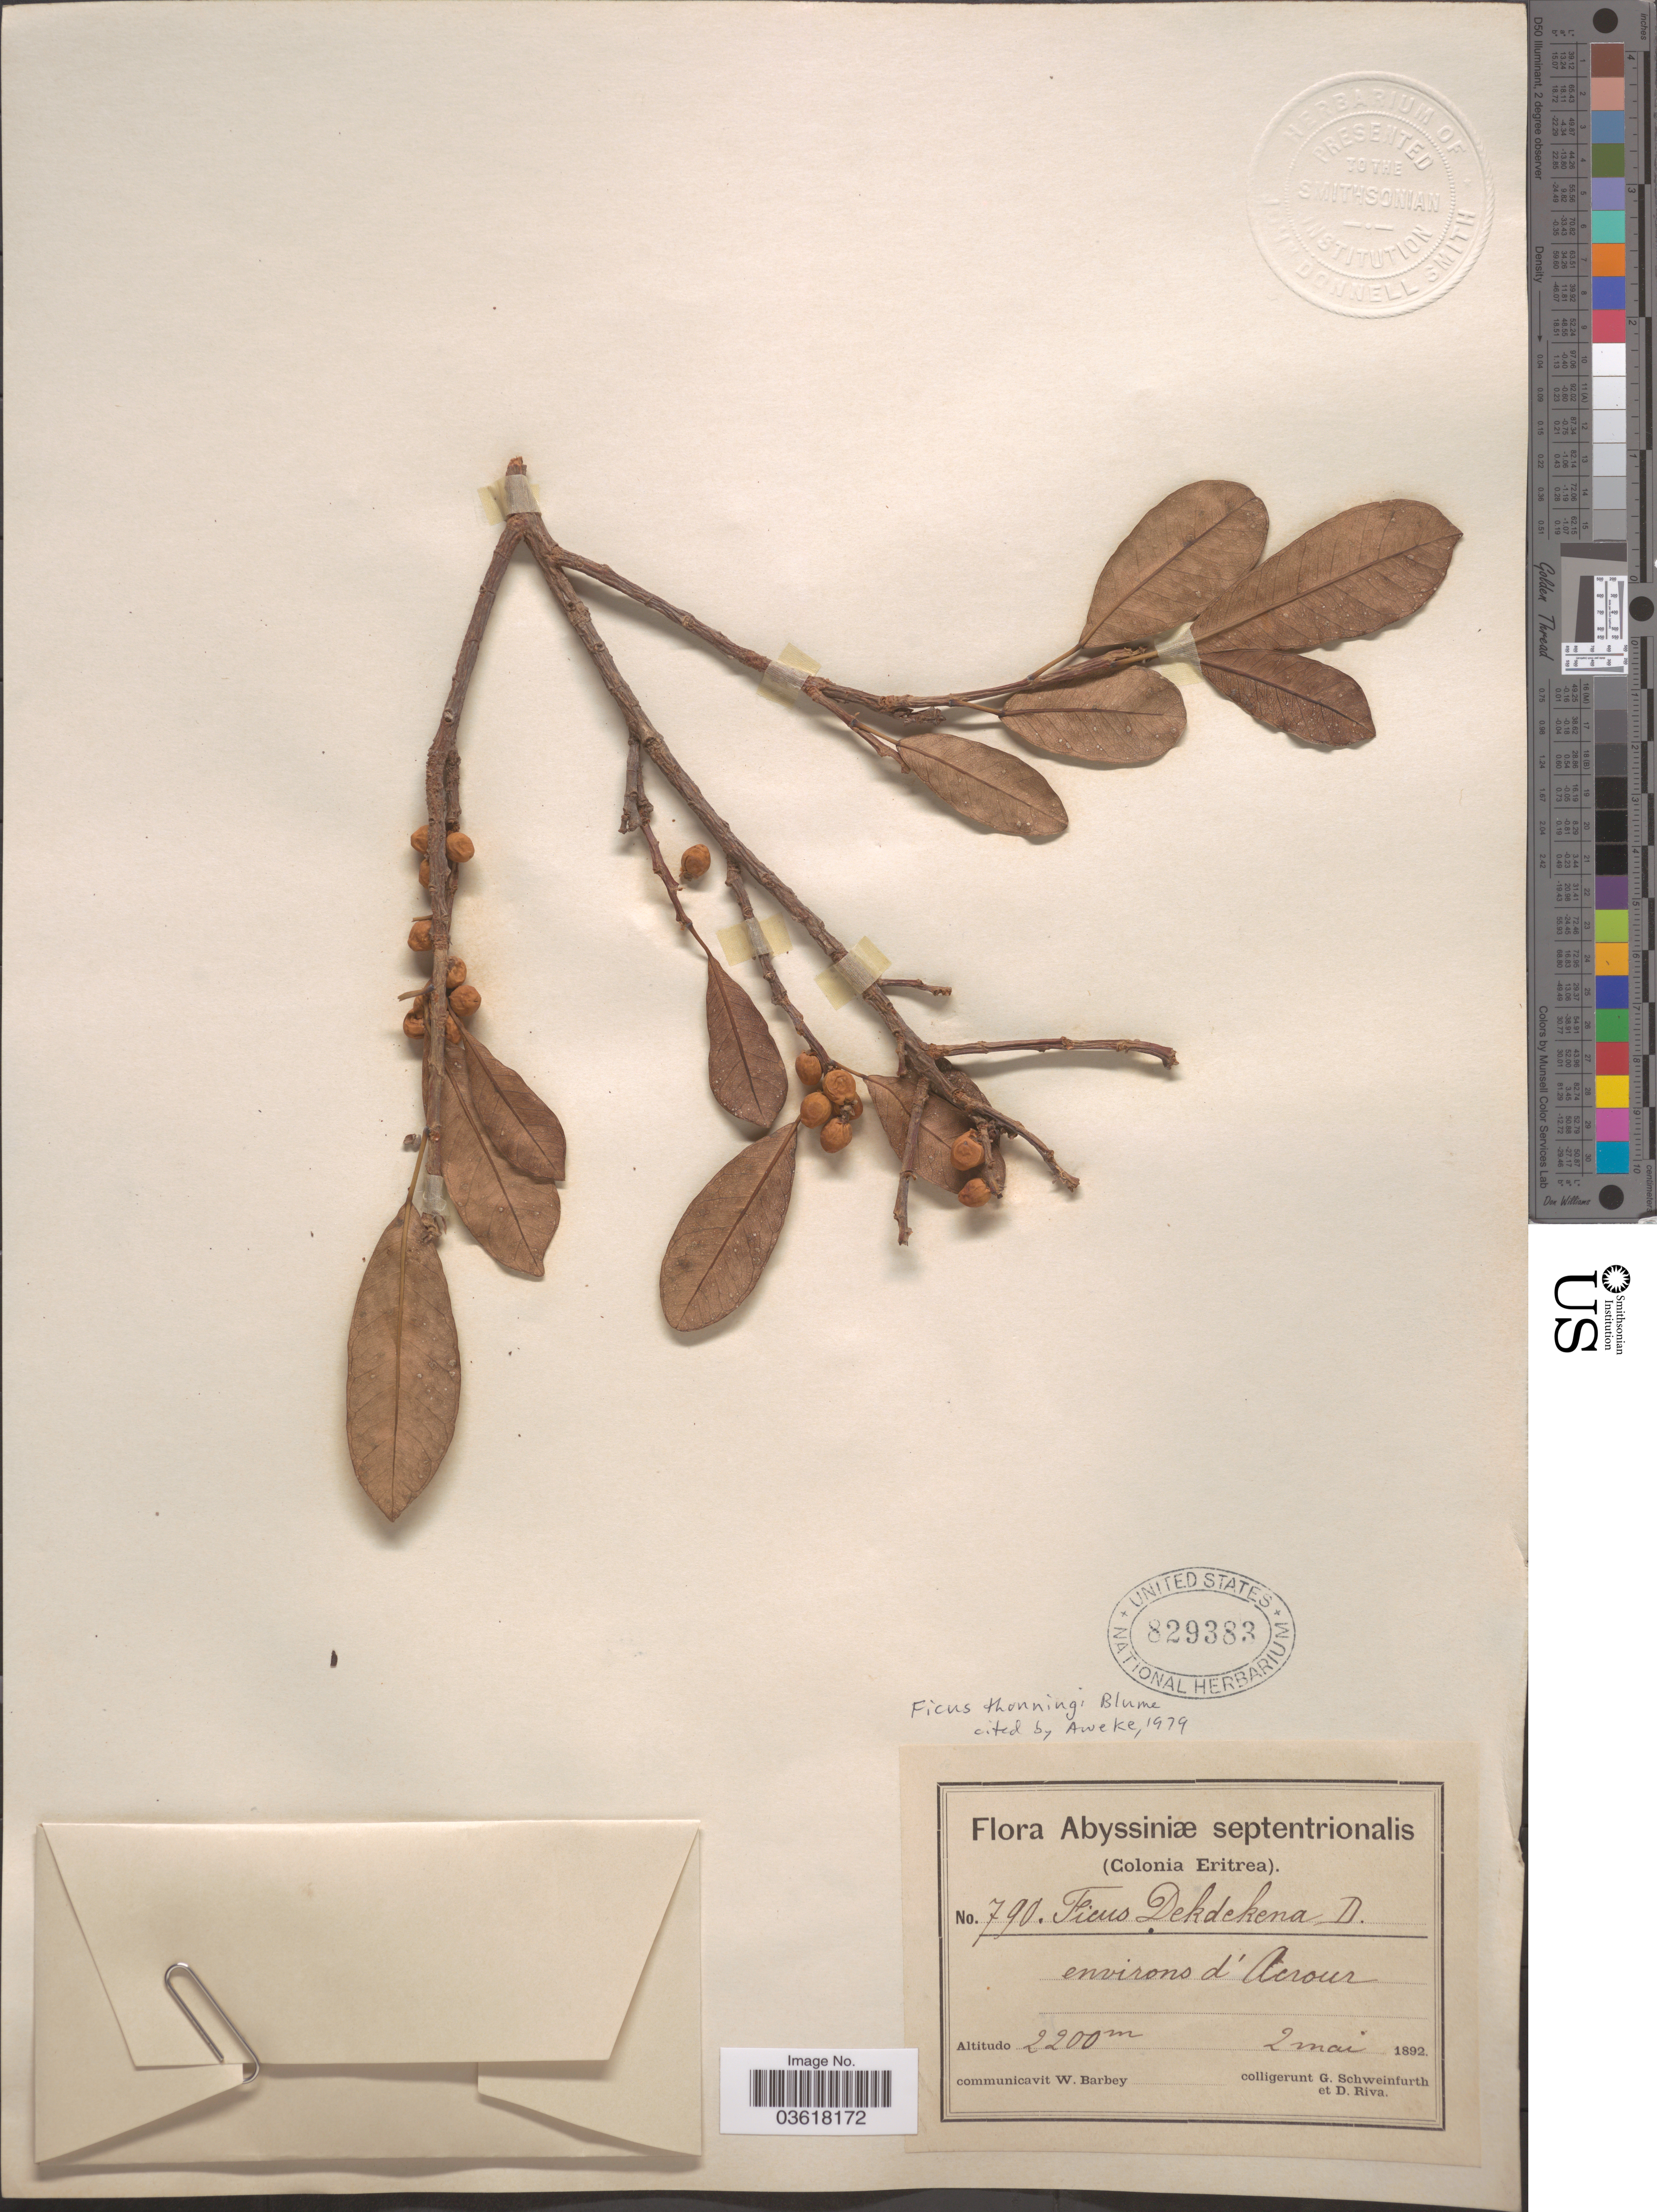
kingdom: Plantae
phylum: Tracheophyta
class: Magnoliopsida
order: Rosales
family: Moraceae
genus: Ficus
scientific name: Ficus thonningii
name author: Blume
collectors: G. A. Schweinfurth (herbarium) & D. Riva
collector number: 790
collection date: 1892-05-02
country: Eritrea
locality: Abyssiniæ septentrionalis (Colonia Eritrea). Environs d' Acrour.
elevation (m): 2200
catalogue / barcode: US 829383